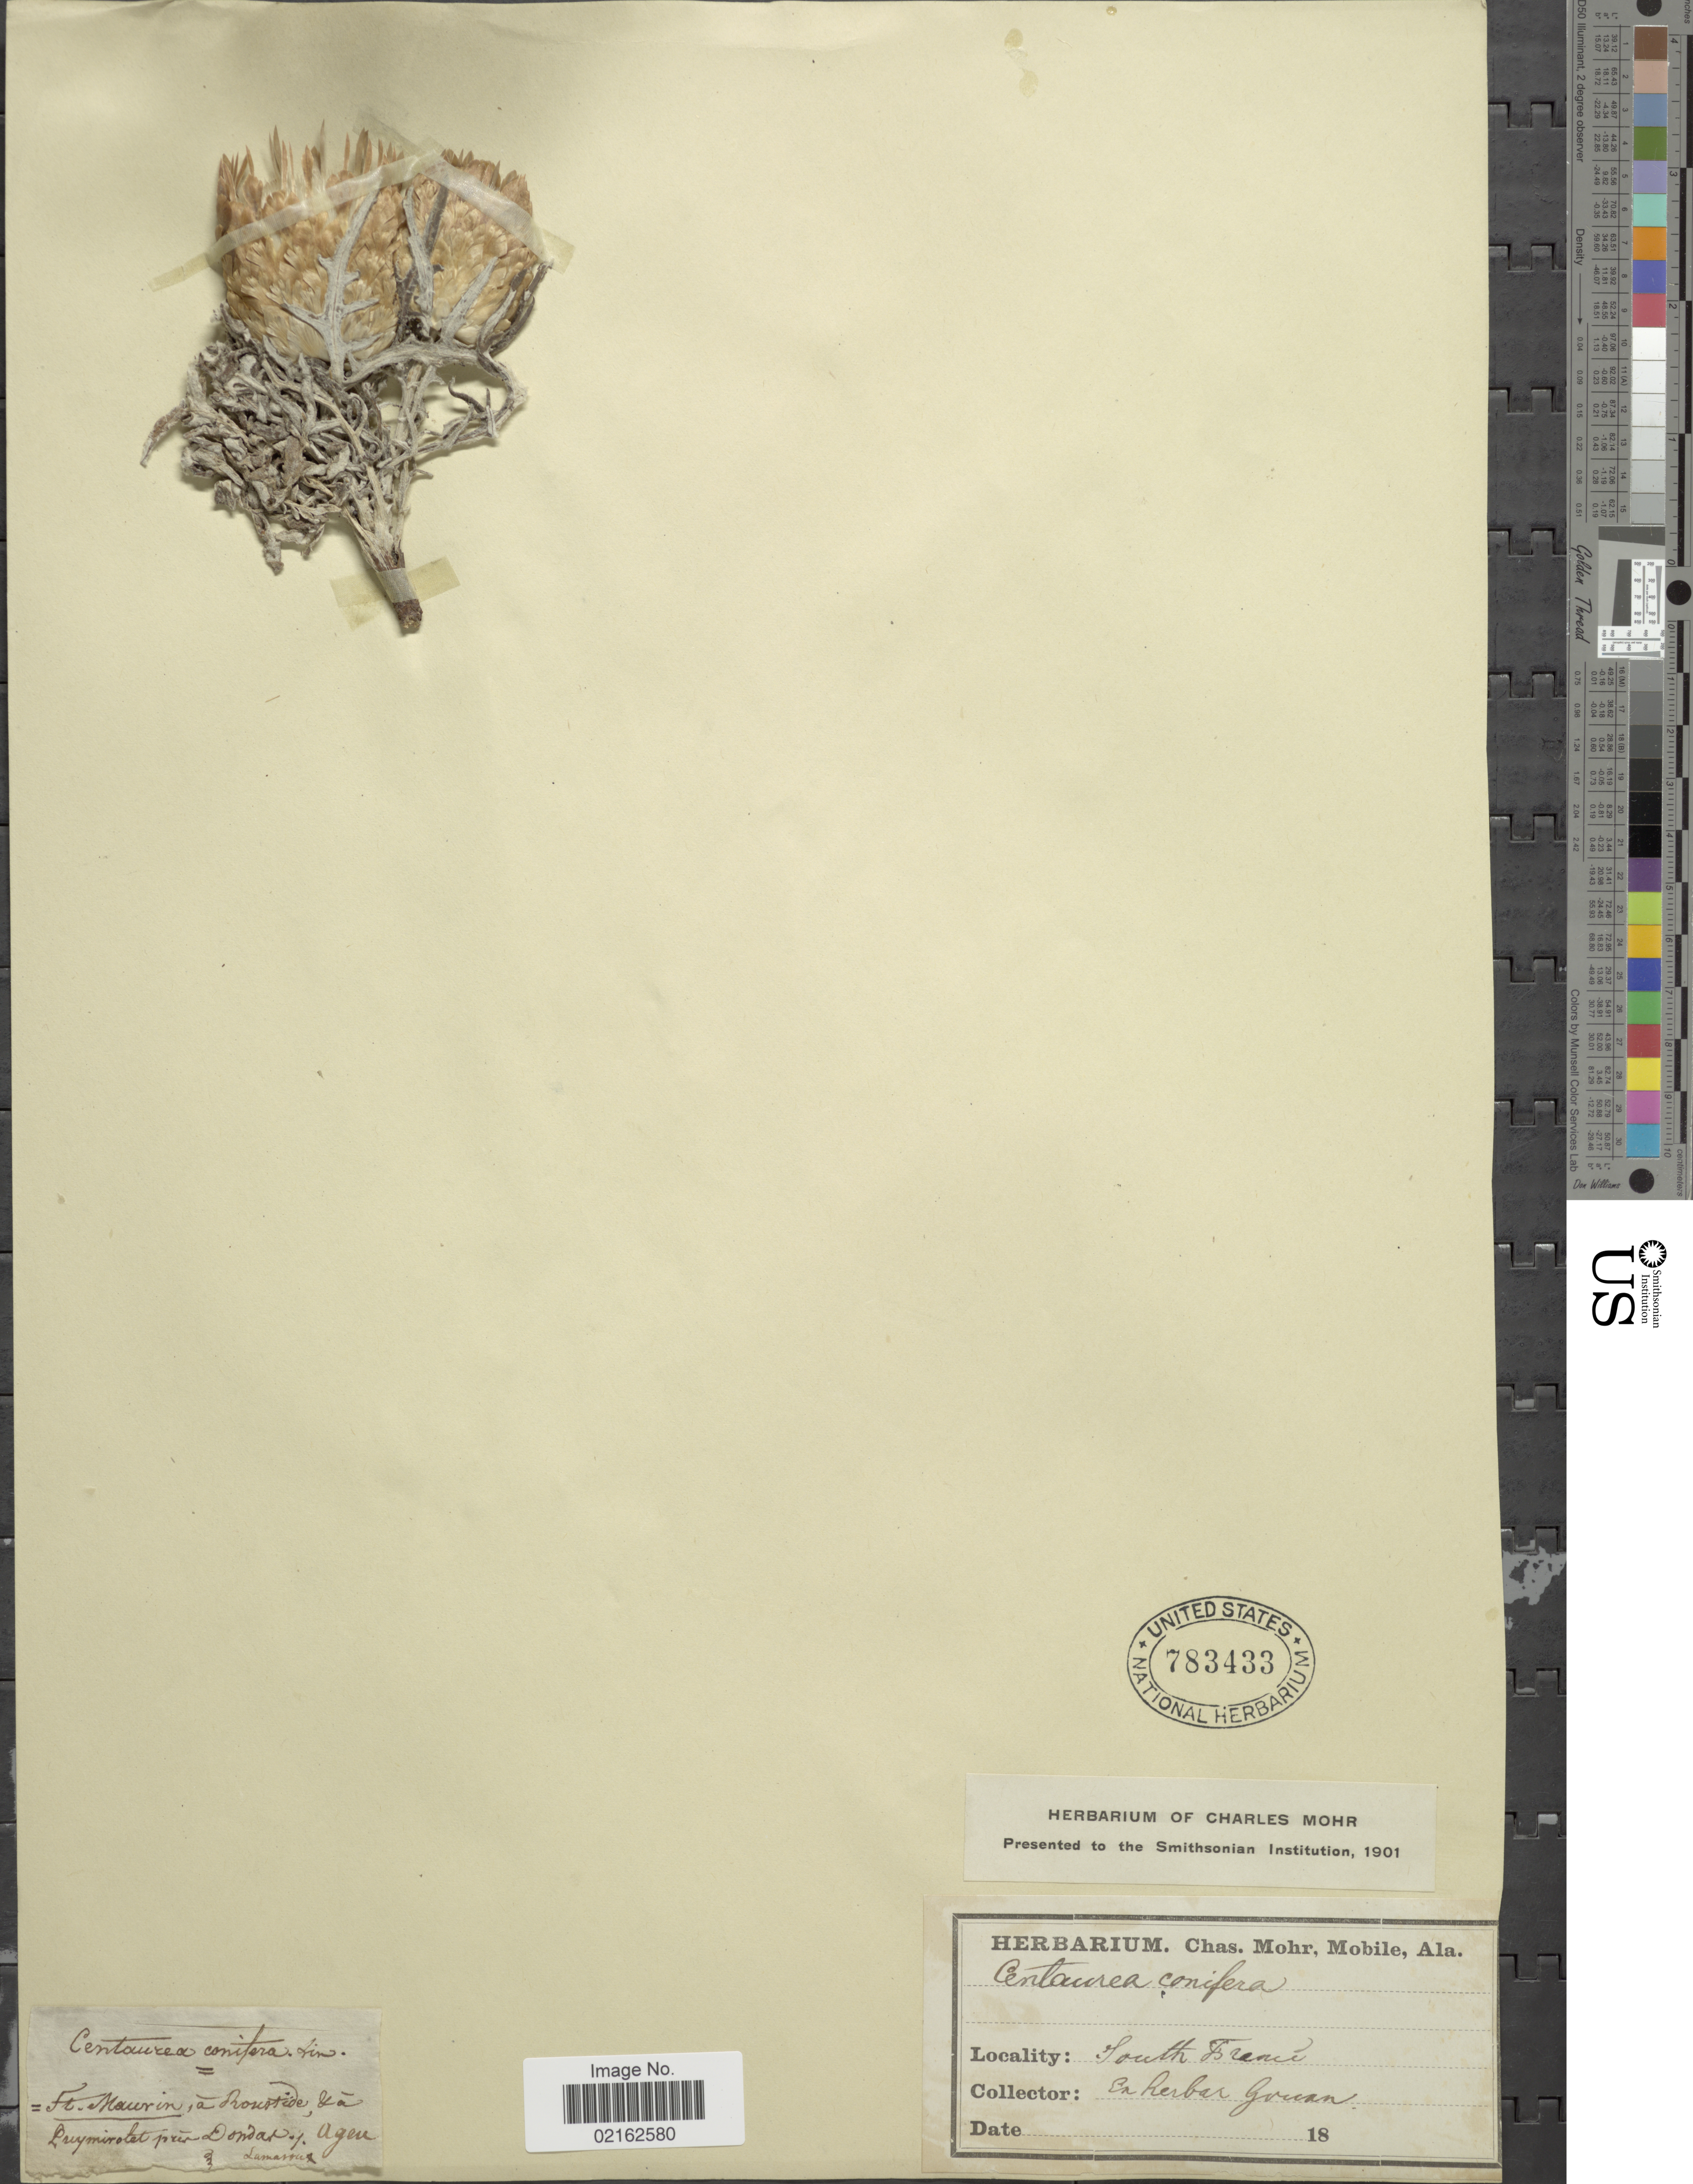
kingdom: Plantae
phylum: Tracheophyta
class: Magnoliopsida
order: Asterales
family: Asteraceae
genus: Leuzea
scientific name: Leuzea conifera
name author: (L.) DC.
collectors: ex herb. Gouan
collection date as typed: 18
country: France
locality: South France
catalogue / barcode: US 783433